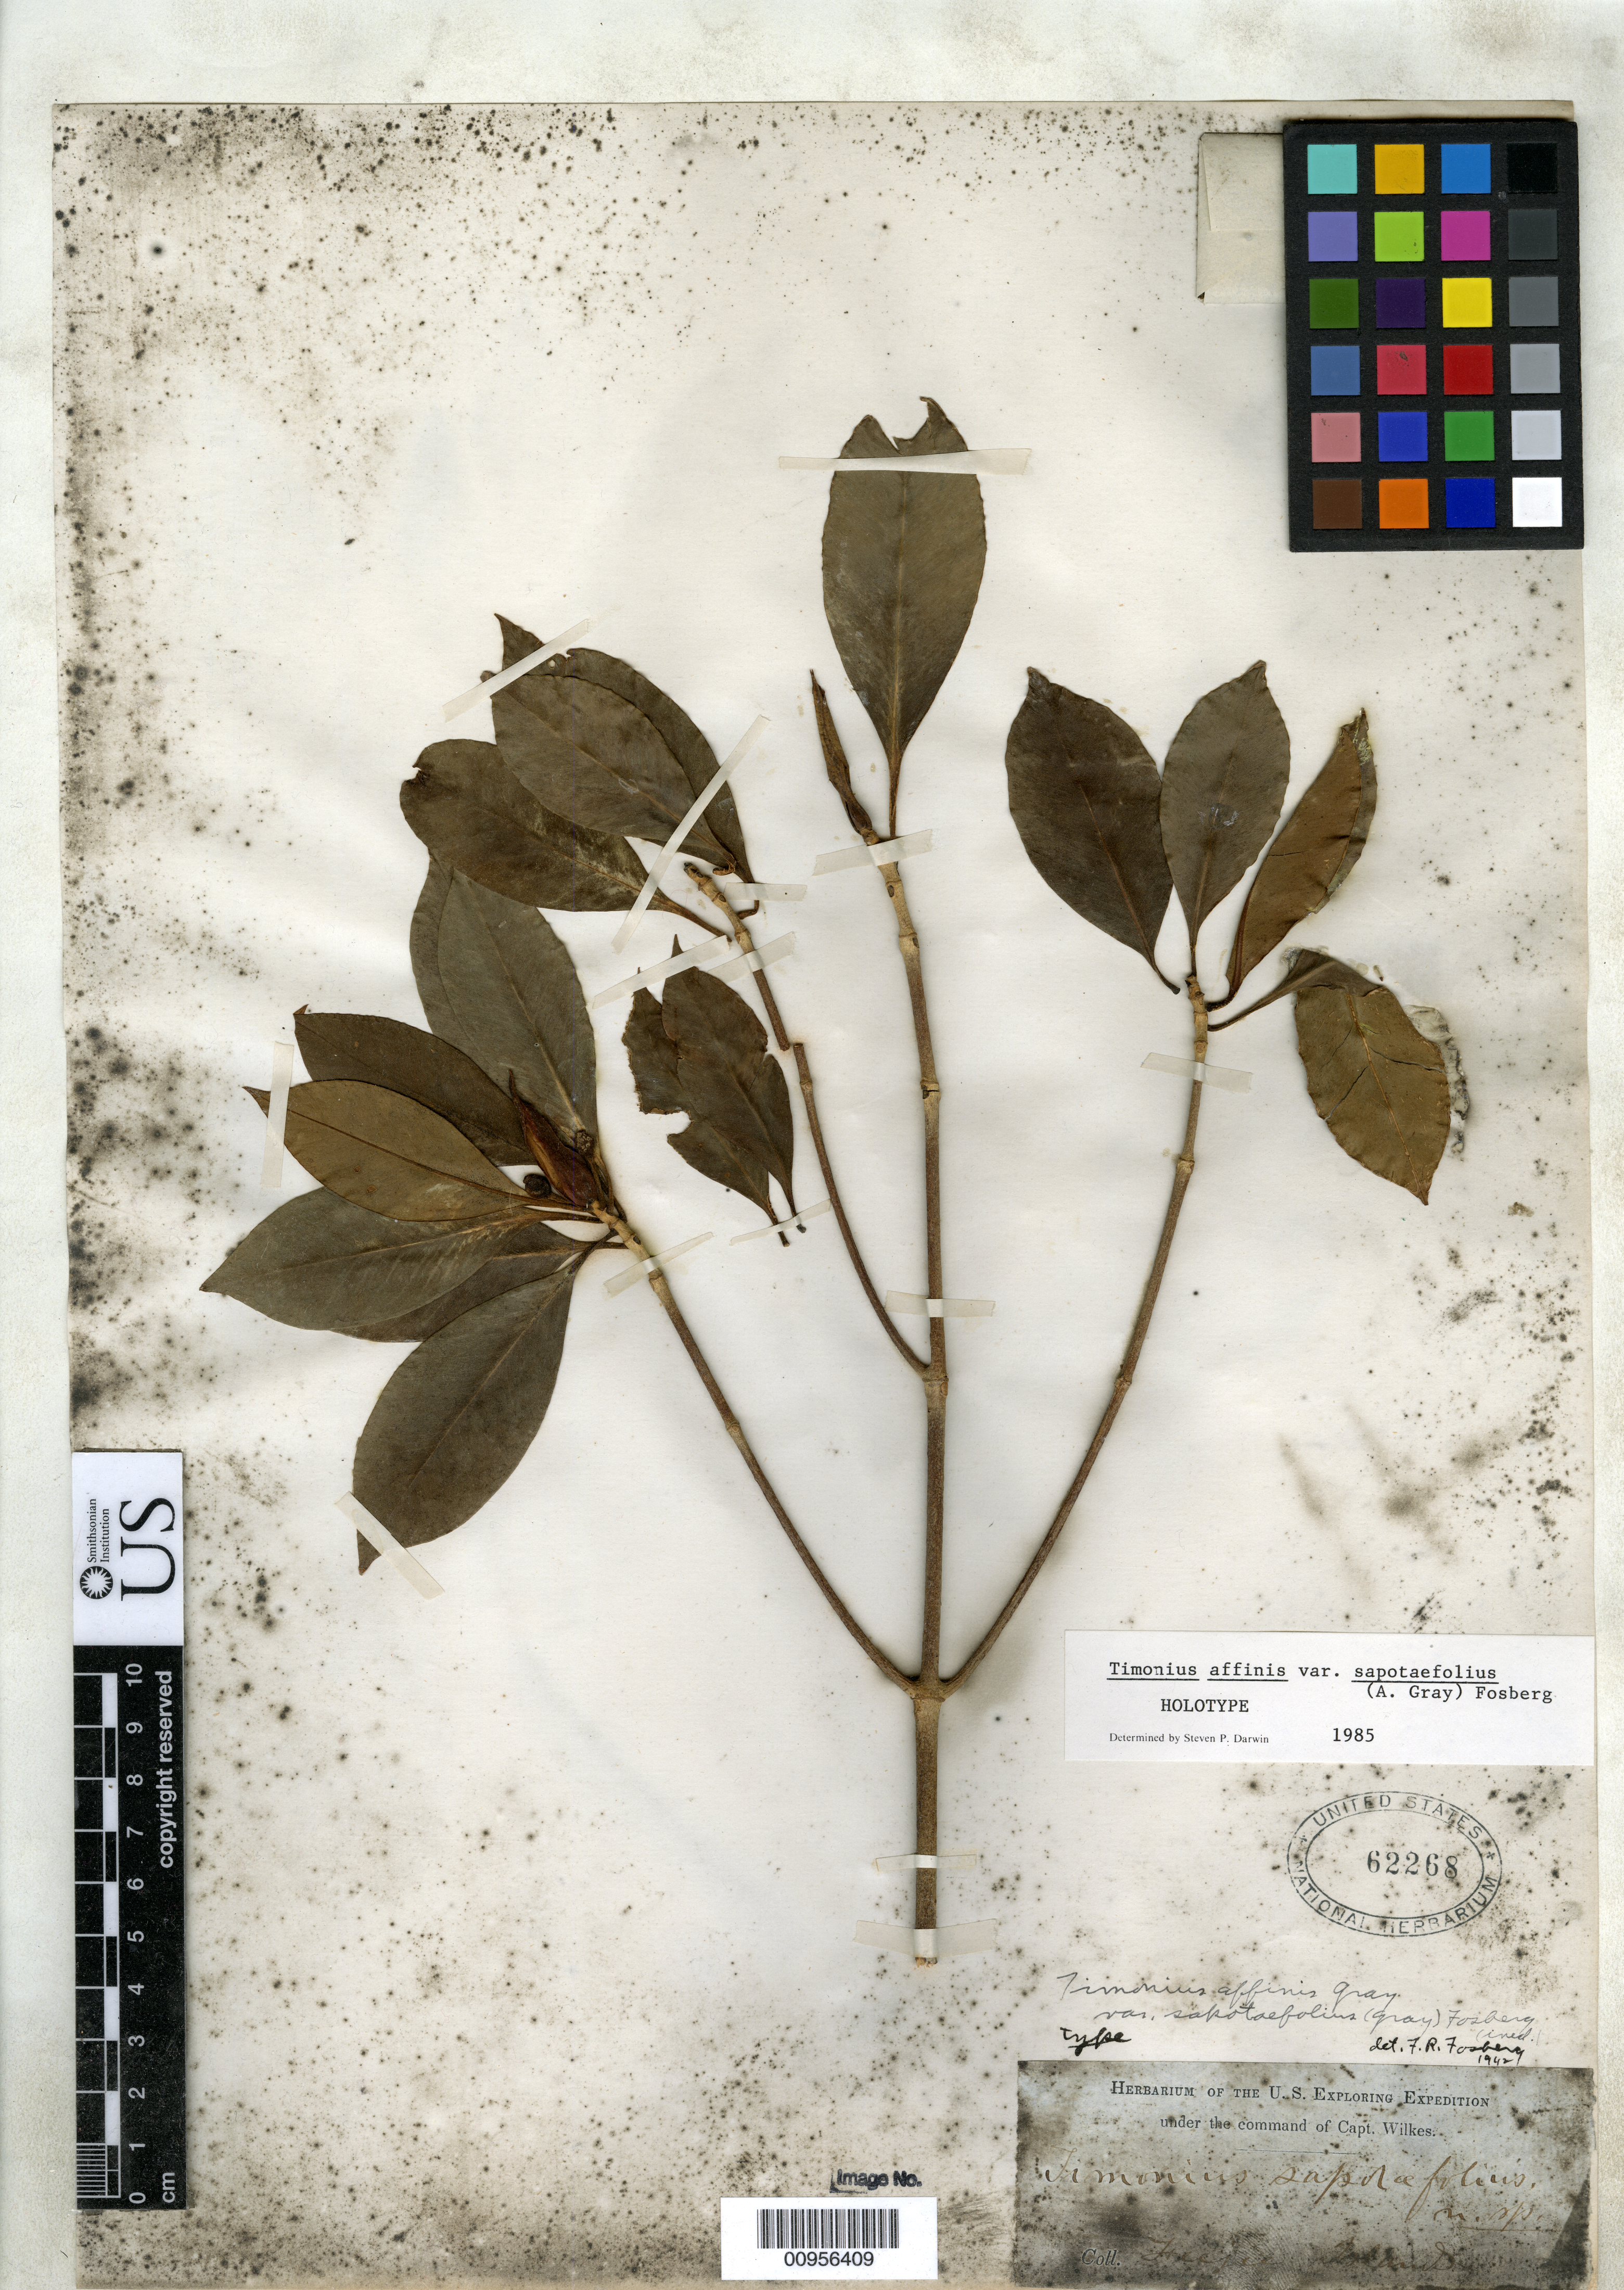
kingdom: Plantae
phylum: Tracheophyta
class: Magnoliopsida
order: Gentianales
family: Rubiaceae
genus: Timonius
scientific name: Timonius sapotifolius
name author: A. Gray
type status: Holotype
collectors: Wilkes Explor. Exped.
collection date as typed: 1838 to -- --- 1842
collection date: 1838/1842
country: Fiji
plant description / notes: Specific epithet published as "sapotaefolius".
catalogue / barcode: US 62268